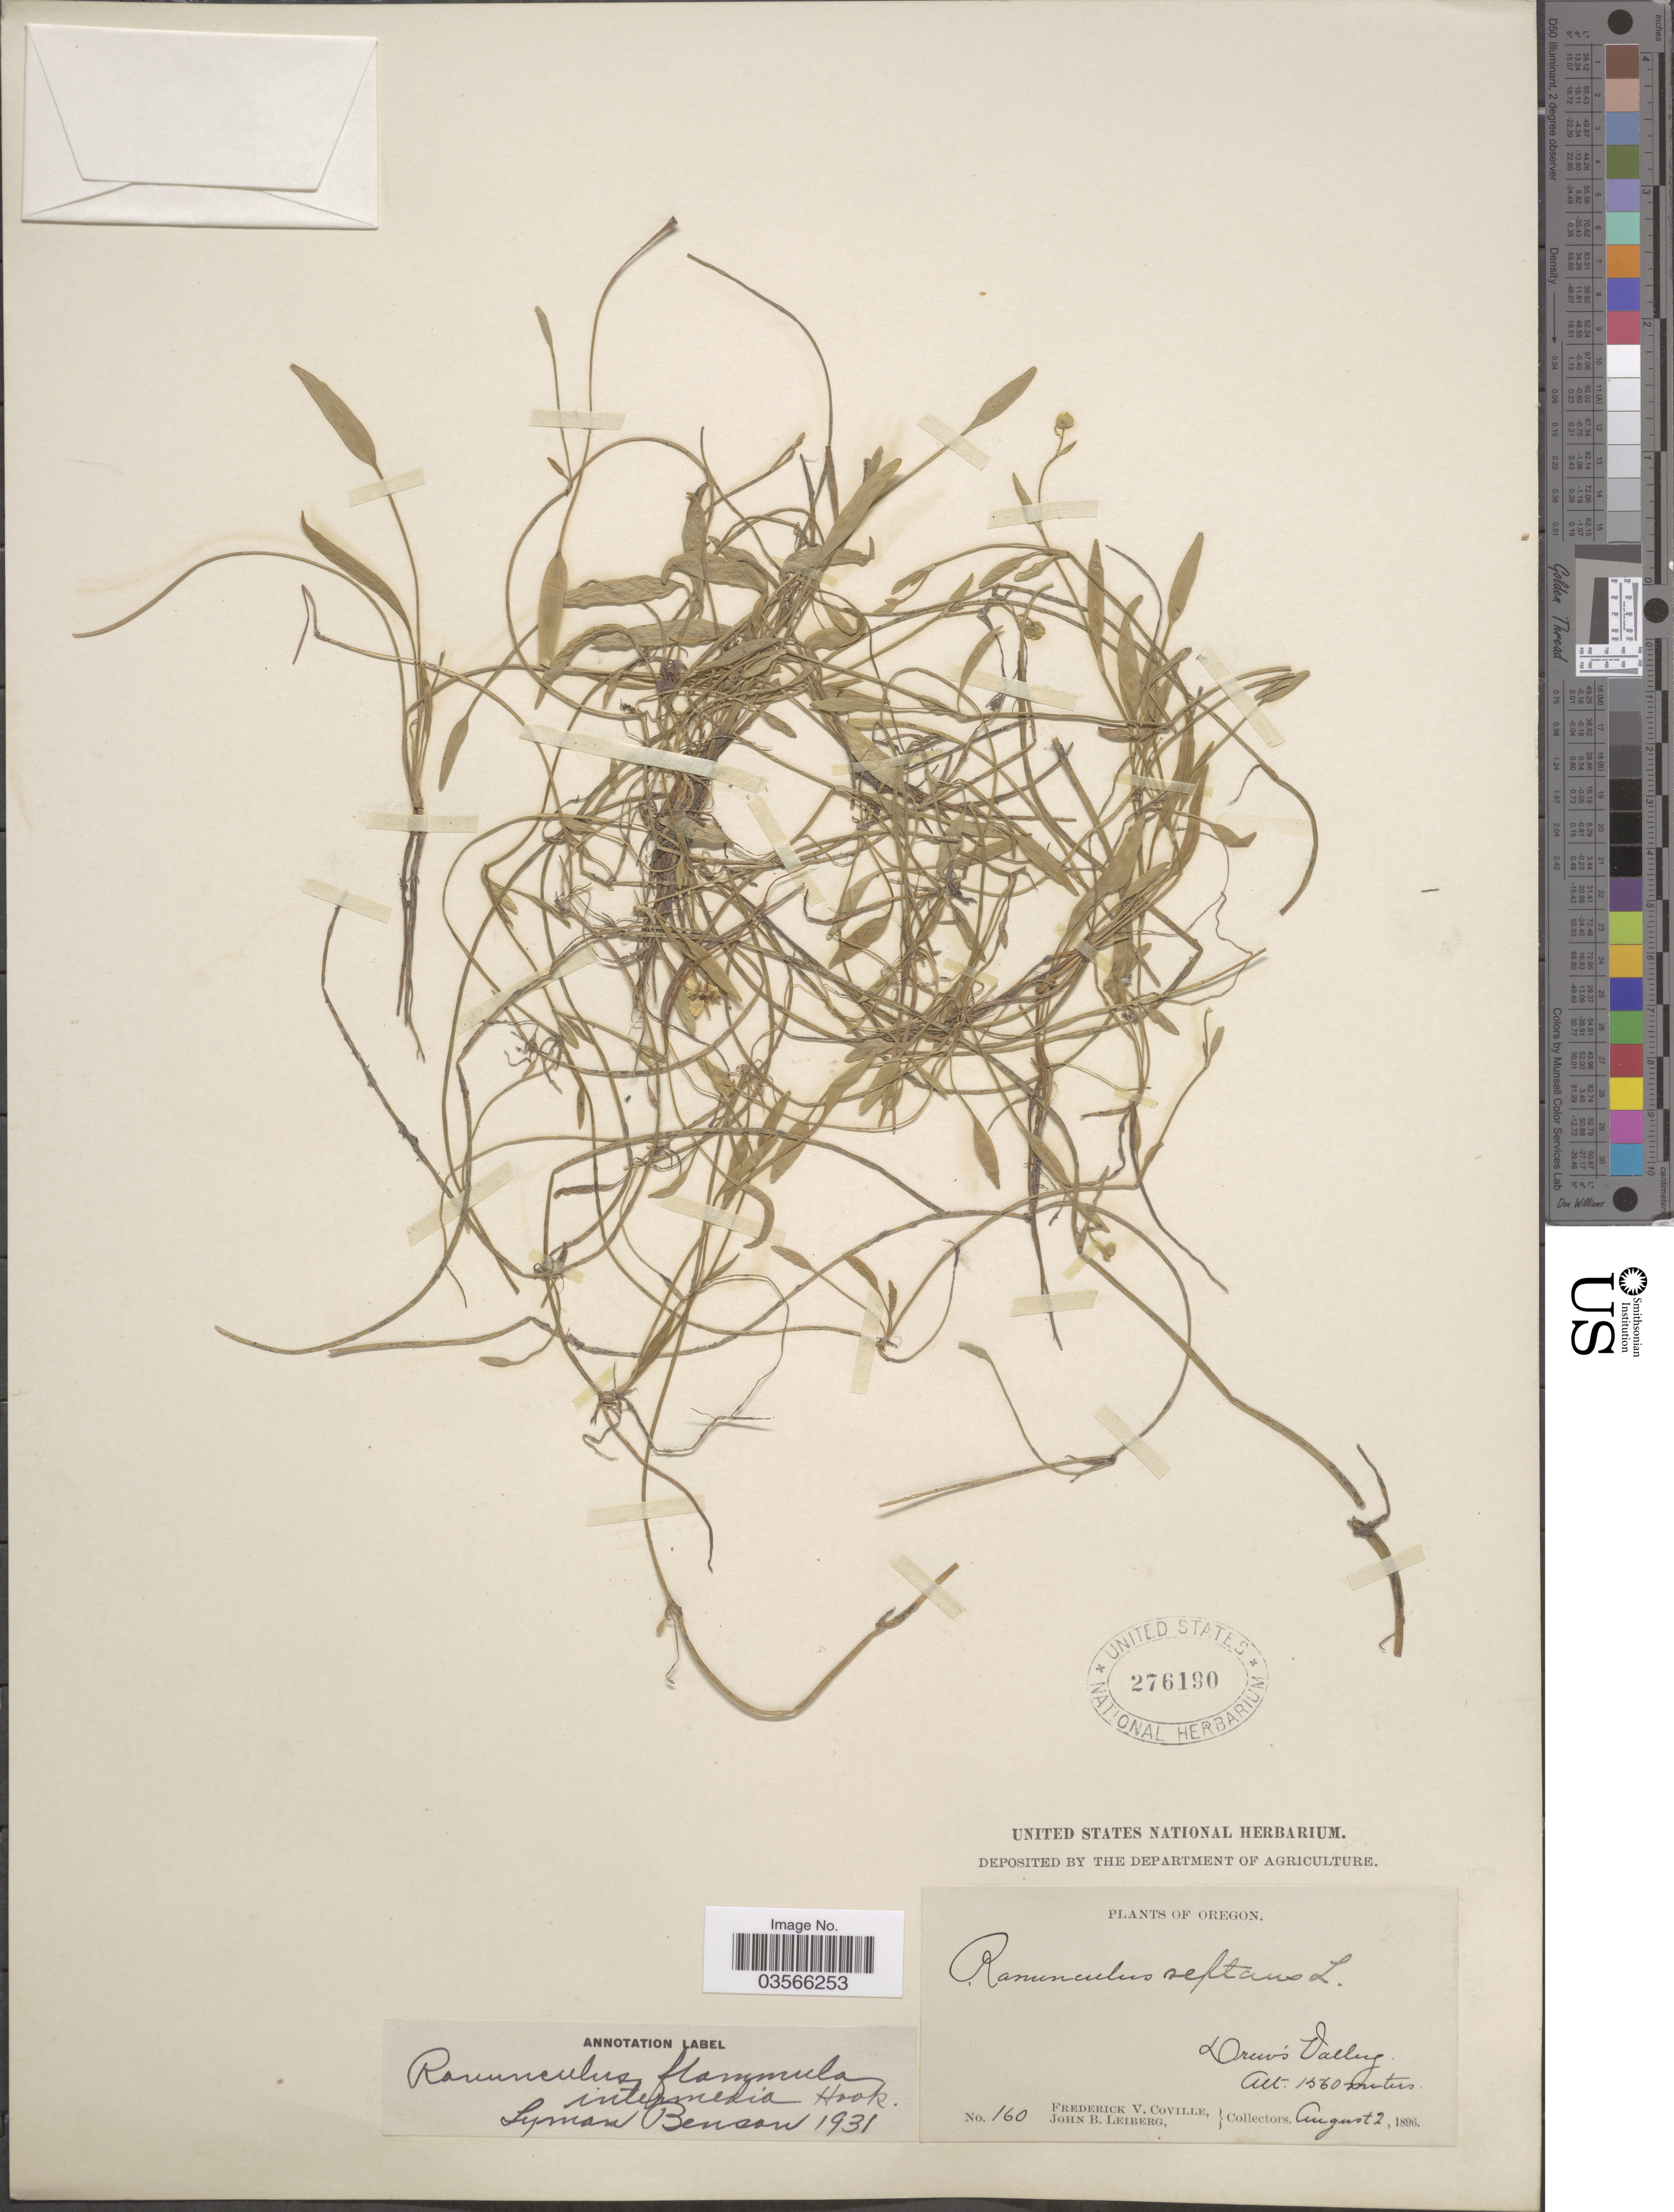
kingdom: Plantae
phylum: Tracheophyta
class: Magnoliopsida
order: Ranunculales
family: Ranunculaceae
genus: Ranunculus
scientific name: Ranunculus flammula var. ovalis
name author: (J.M. Bigelow) L.D. Benson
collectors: F. V. Coville & J. B. Leiberg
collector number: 160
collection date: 1896-08-02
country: United States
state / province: Oregon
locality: Drew's Valley.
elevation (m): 1560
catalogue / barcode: US 276190